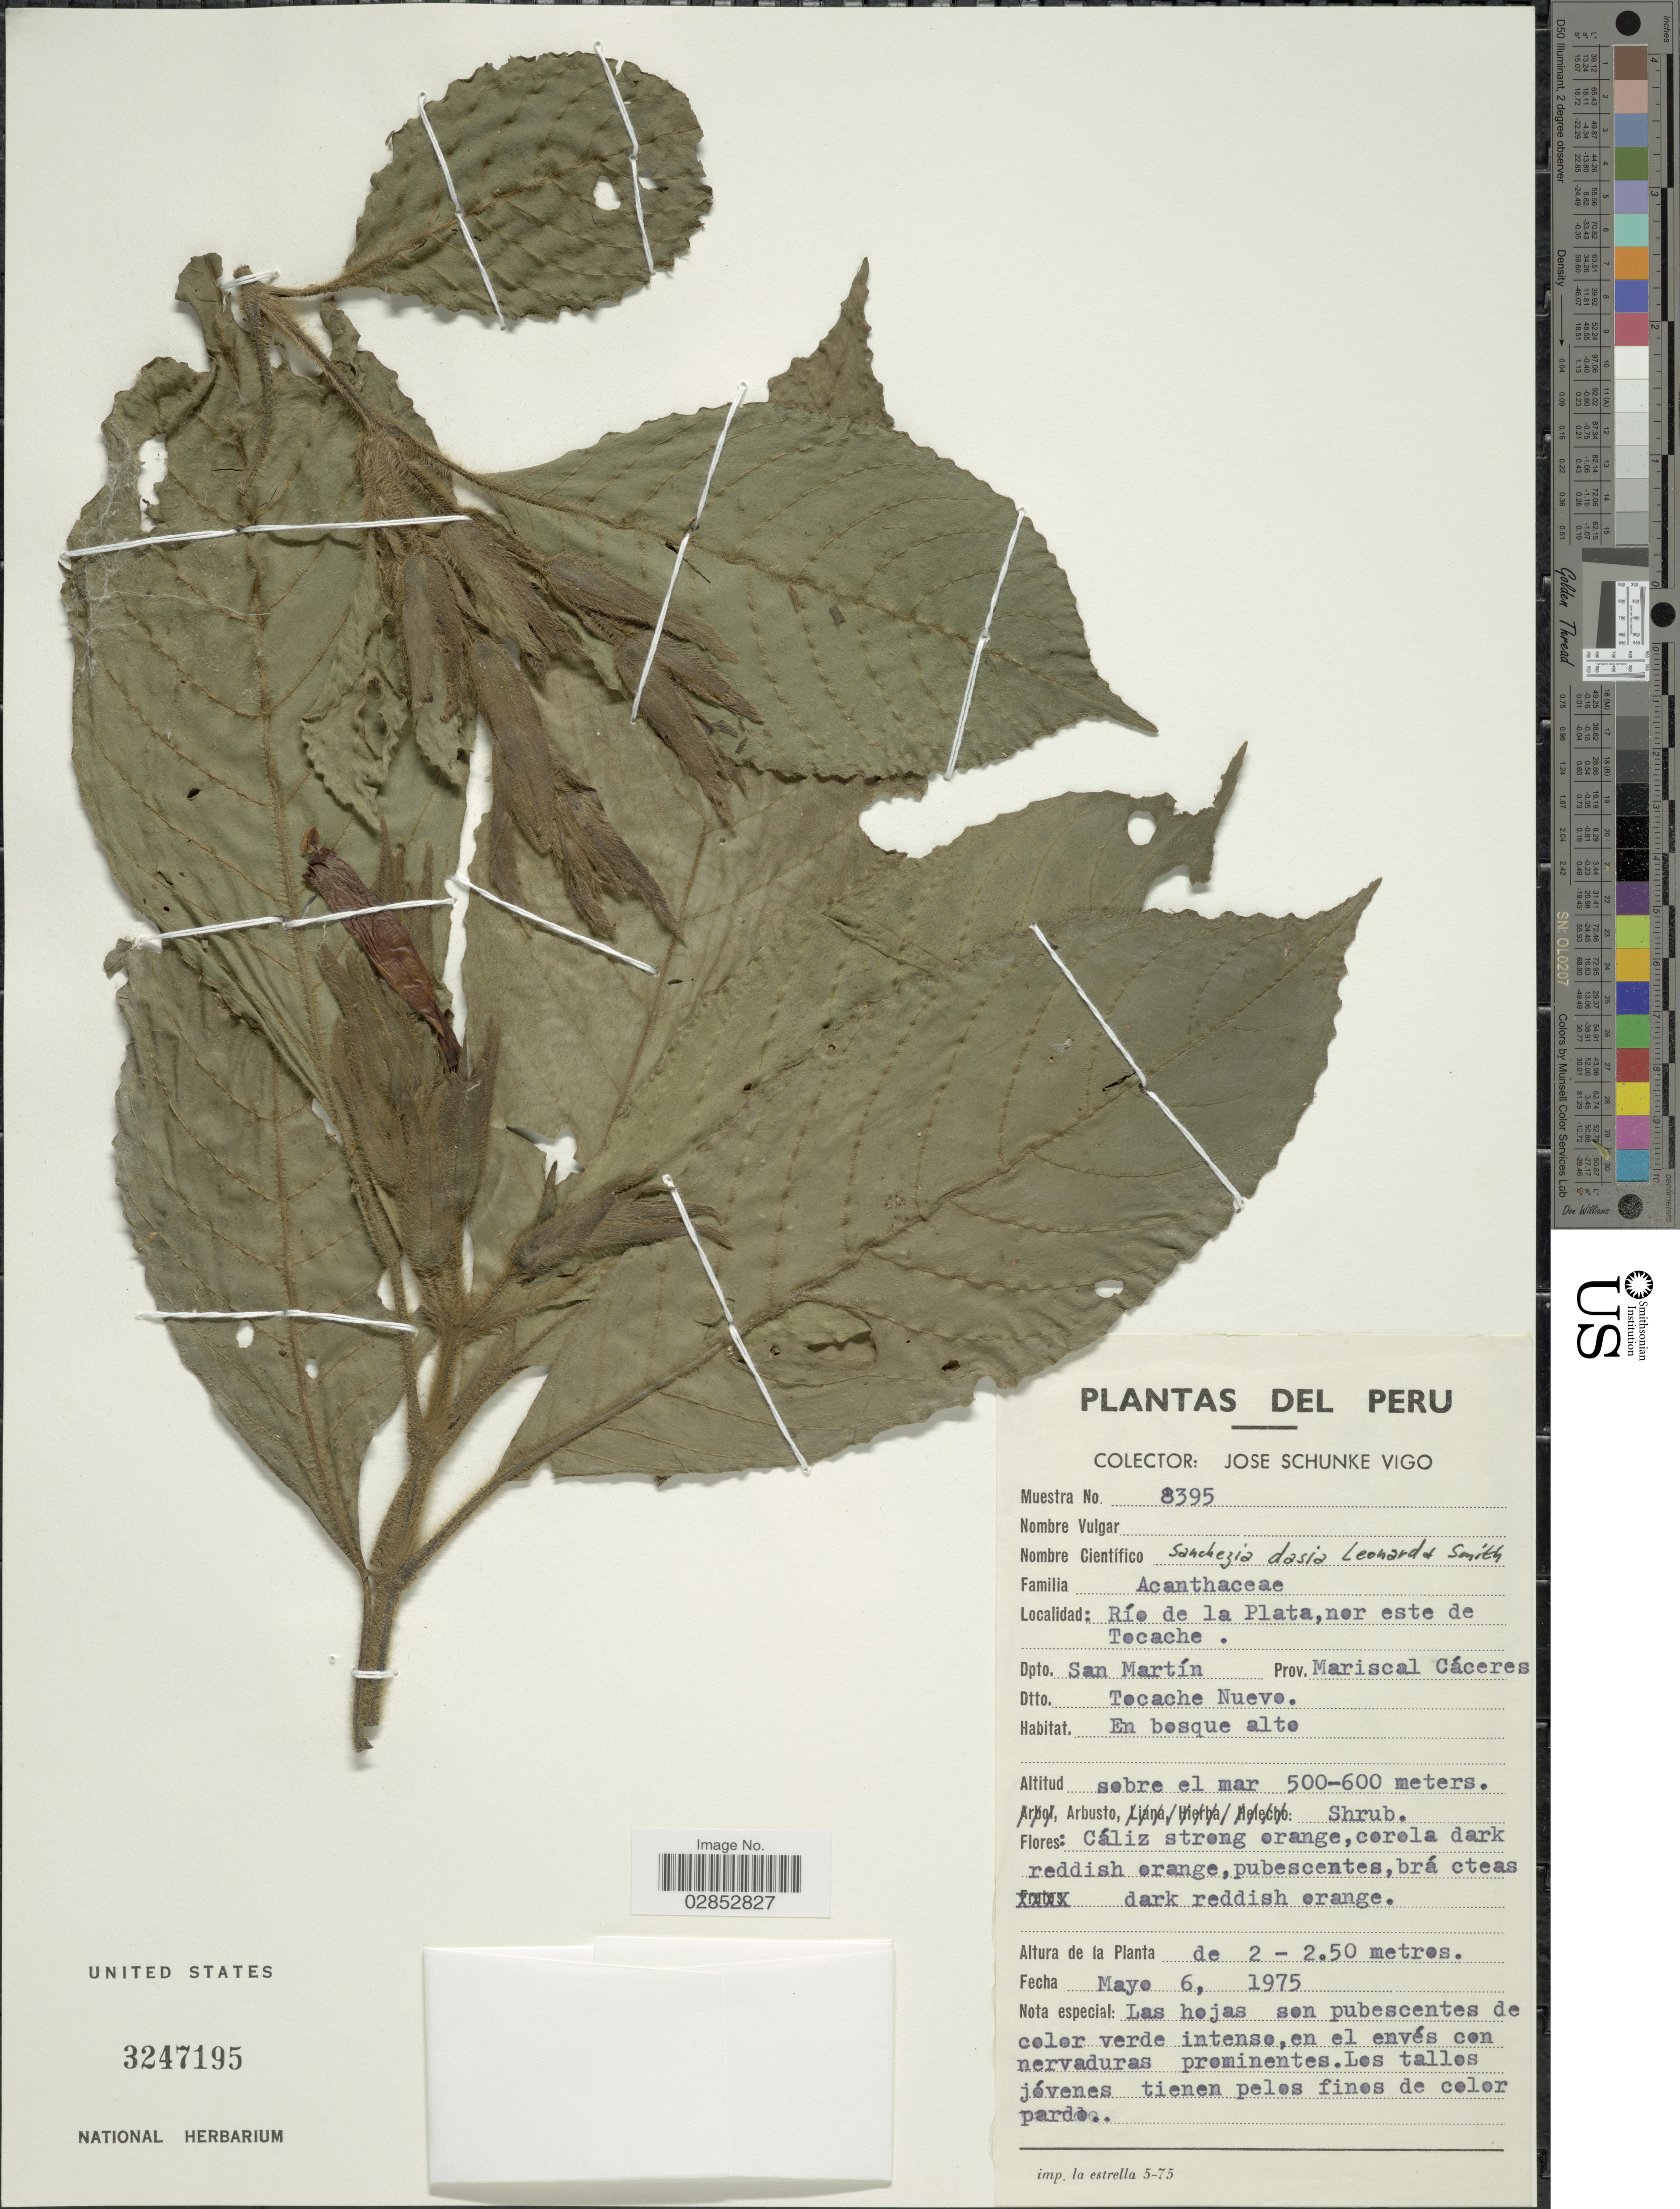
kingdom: Plantae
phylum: Tracheophyta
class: Magnoliopsida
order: Lamiales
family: Acanthaceae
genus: Sanchezia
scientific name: Sanchezia dasia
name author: Leonard & L.B. Sm.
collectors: J. Schunke Vigo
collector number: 8395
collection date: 1975-05-06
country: Peru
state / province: San Martín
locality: Río de la Plata, nor este de Tocache. Dpto. San Martín. Prov. Mariscal Cáceres. Dtto. Tocache Nuevo.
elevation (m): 500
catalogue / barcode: US 3247195